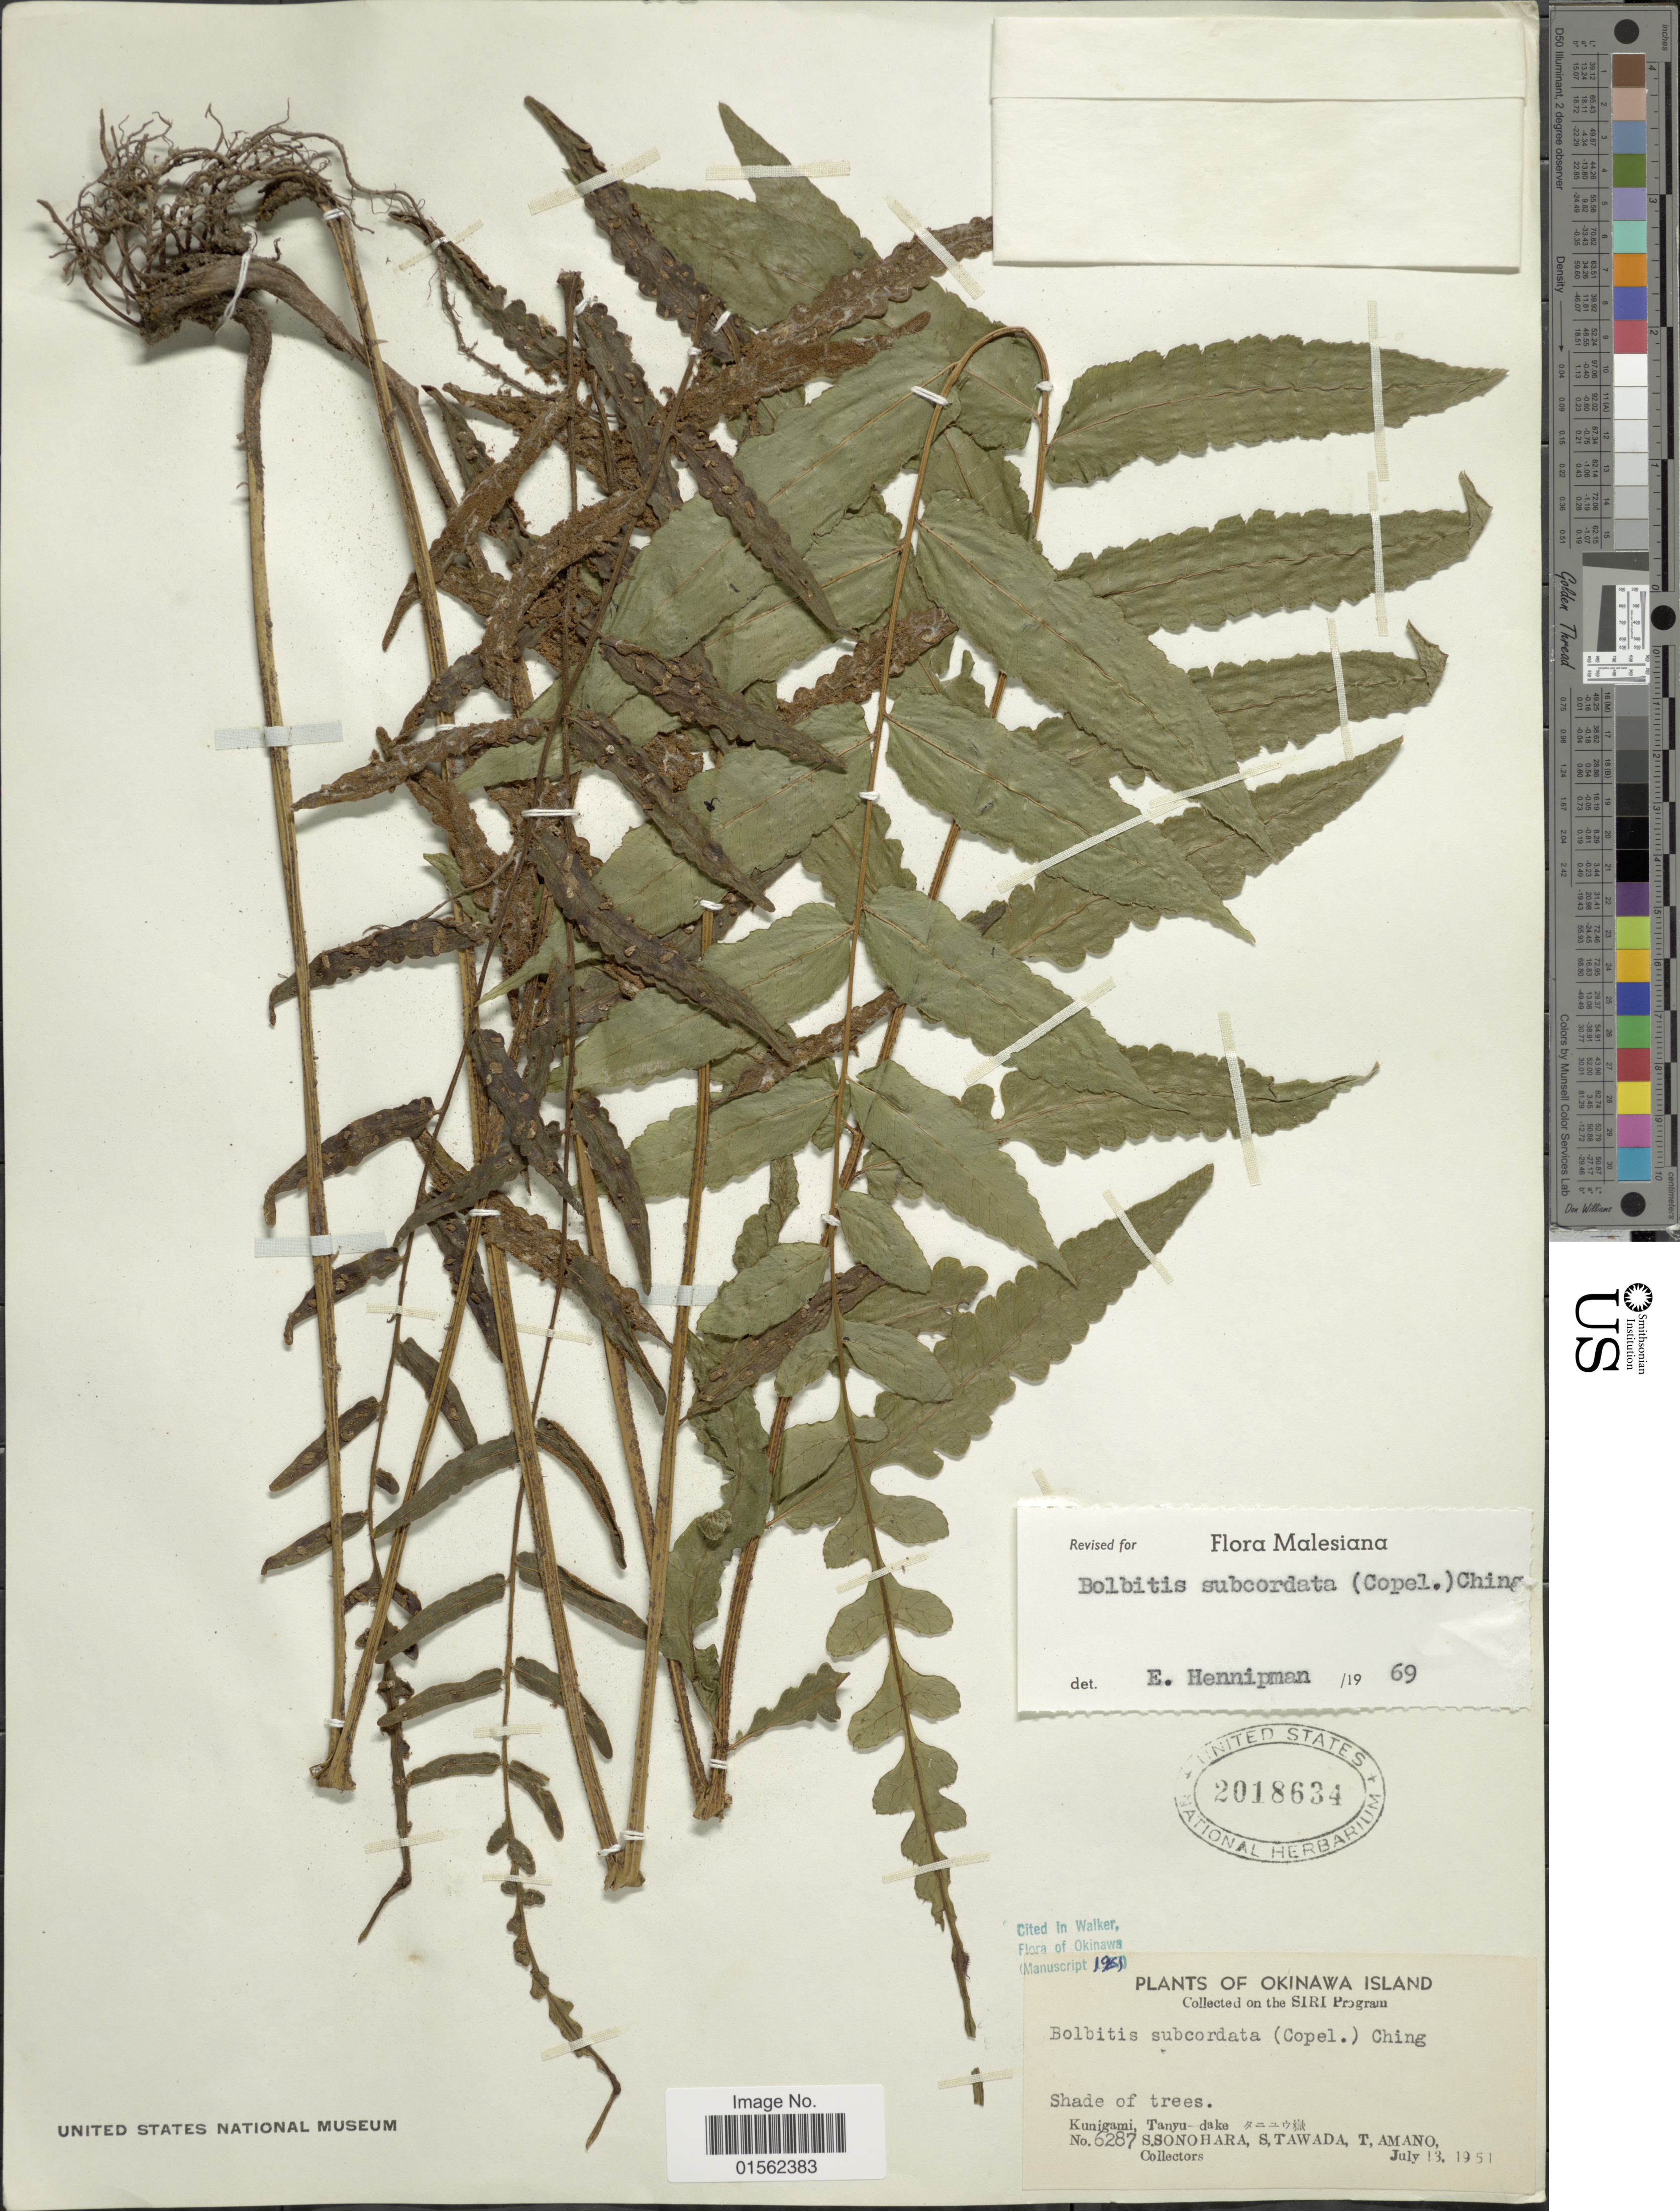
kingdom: Plantae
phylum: Tracheophyta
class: Polypodiopsida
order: Polypodiales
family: Dryopteridaceae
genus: Bolbitis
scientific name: Bolbitis subcordata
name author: (Copel.) Ching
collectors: S. Sonohara, S. Tawada & T. Amano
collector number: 6287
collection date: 1951-07-13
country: Japan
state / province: Okinawa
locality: Okinawa Island, Kunigami, Tanyu-dake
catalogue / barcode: US 2018634